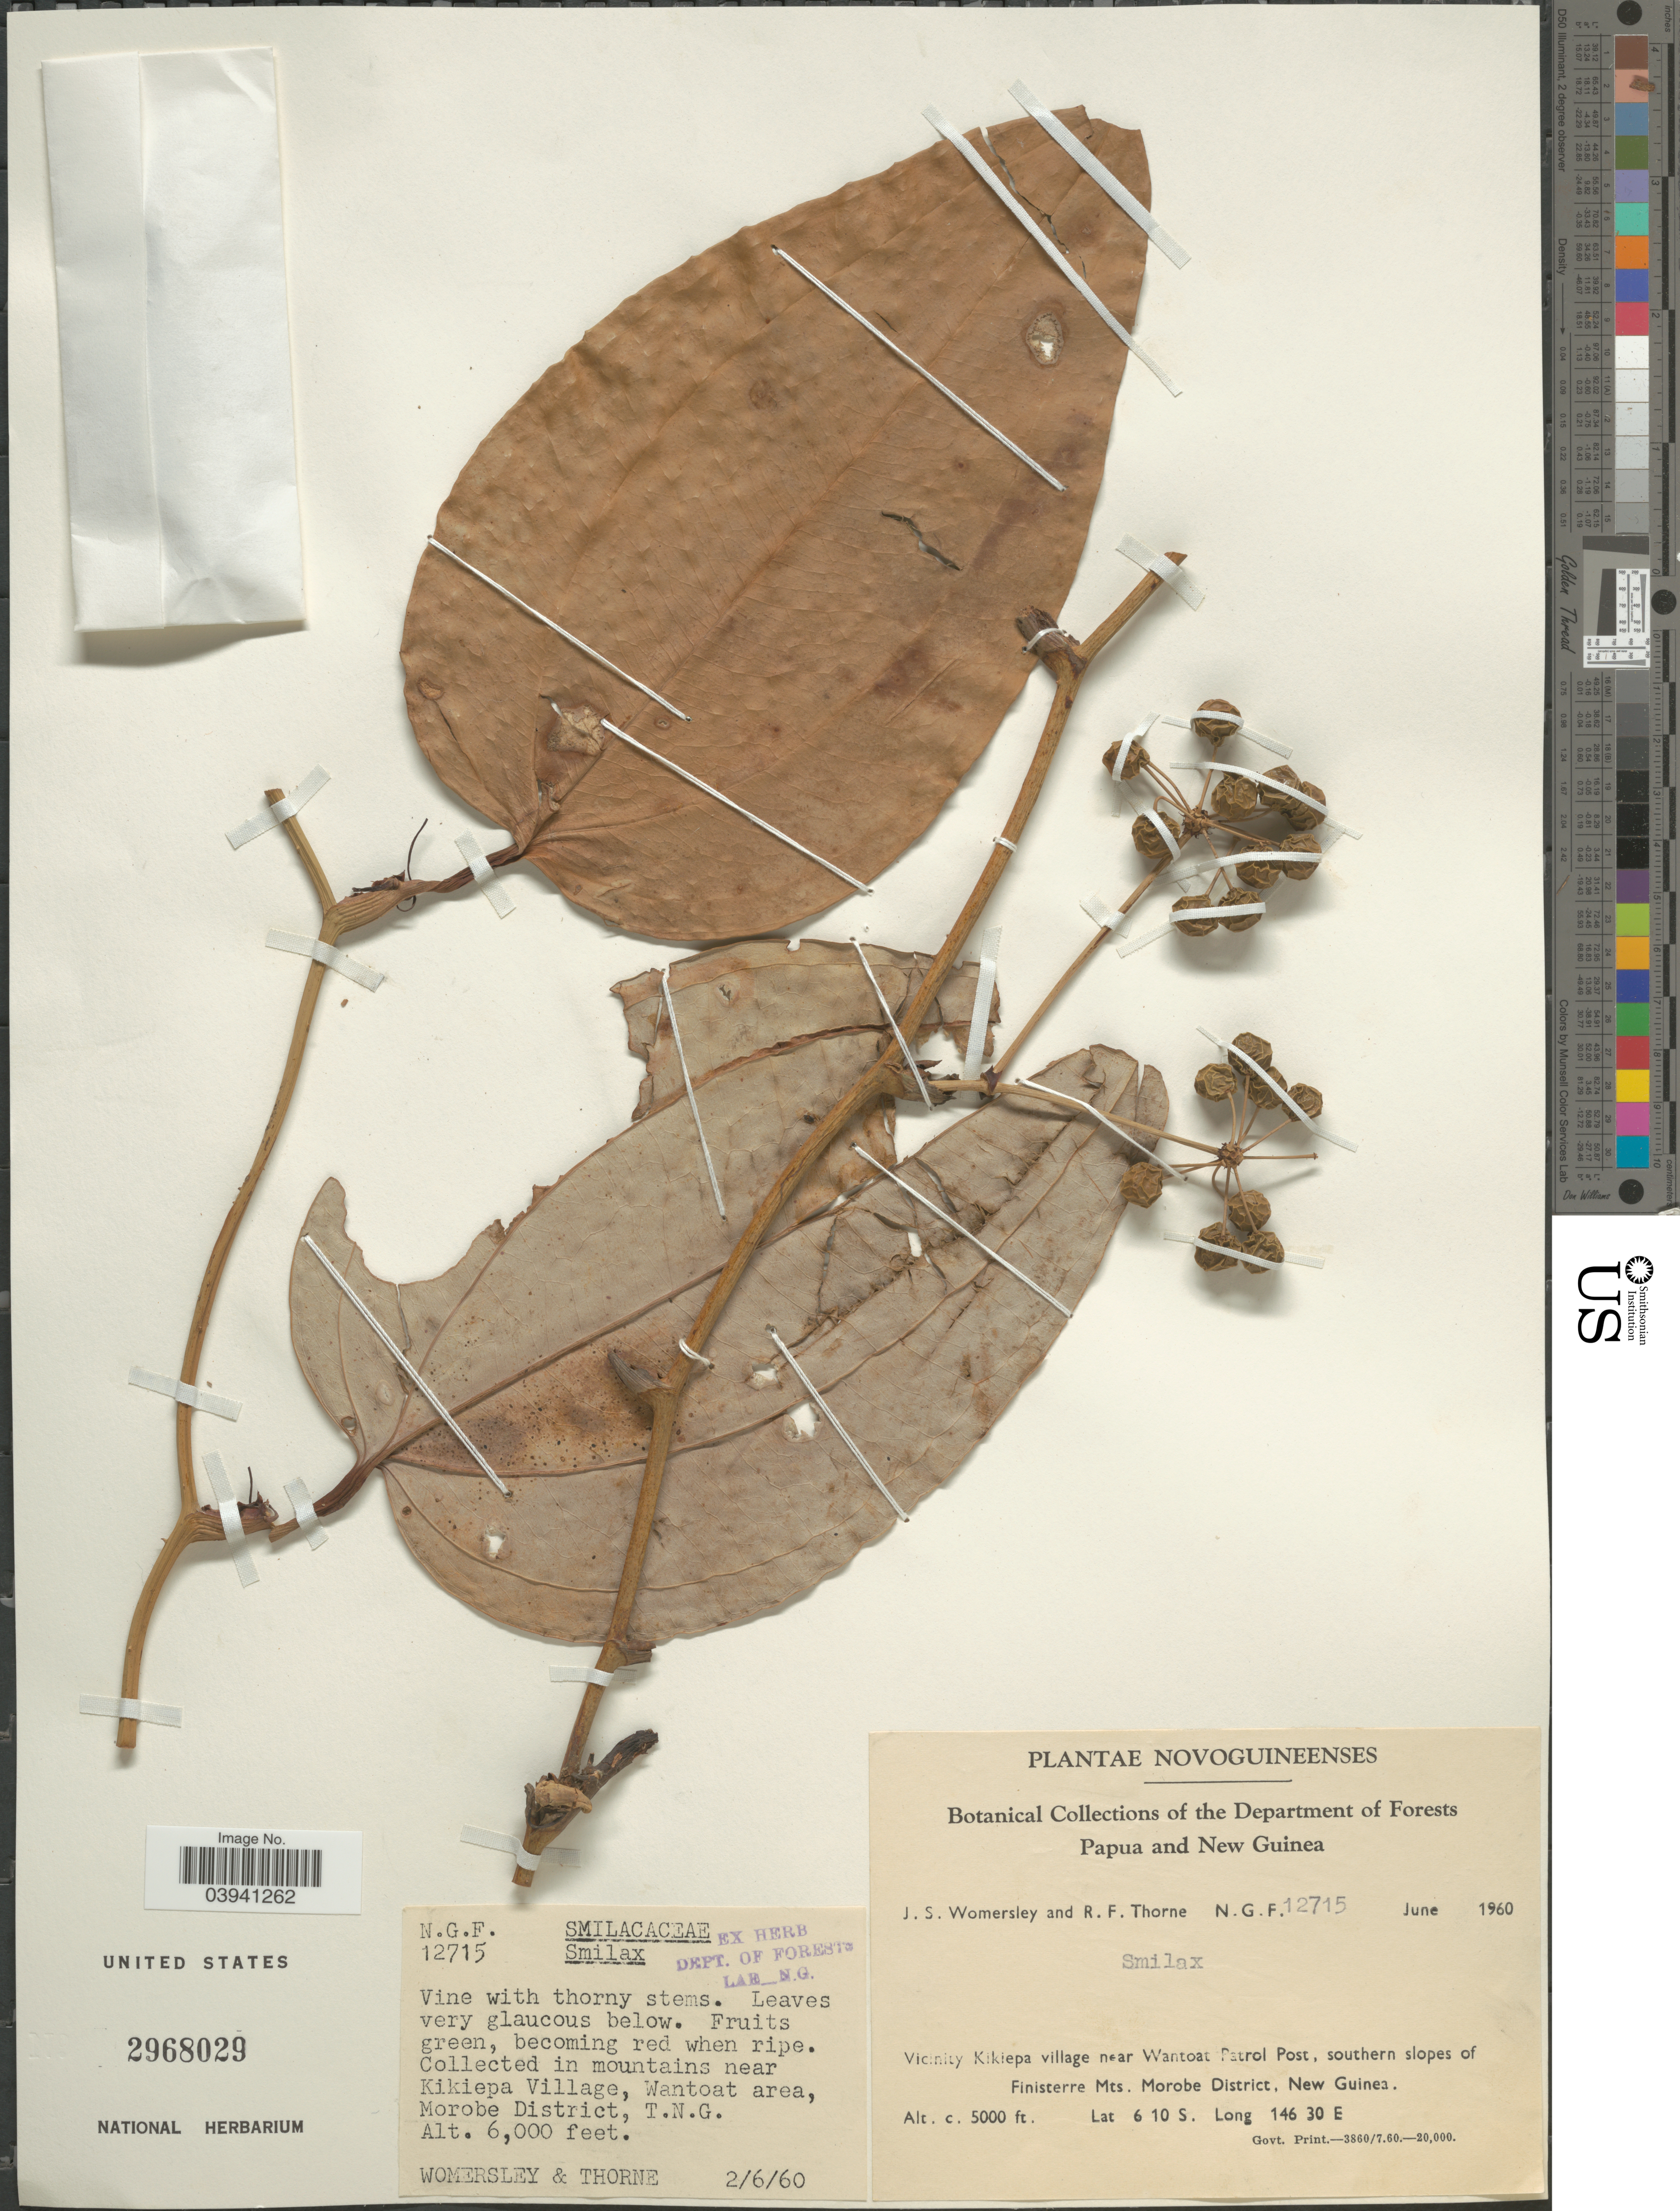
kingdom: Plantae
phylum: Tracheophyta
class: Liliopsida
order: Liliales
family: Smilacaceae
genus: Smilax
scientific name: Smilax sp.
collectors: J. S. Womersley & R. Thorne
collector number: NGF 12715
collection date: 1960-06-02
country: Papua New Guinea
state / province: Morobe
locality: In mountain near Kikiepa Village, Wantoat area, Morobe District, T.N.G. Vicinity of Kikiepa village near Wantoat Patrol Post, southern slopes of Finisterre Mts. New Guinea.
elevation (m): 1524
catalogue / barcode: US 2968029